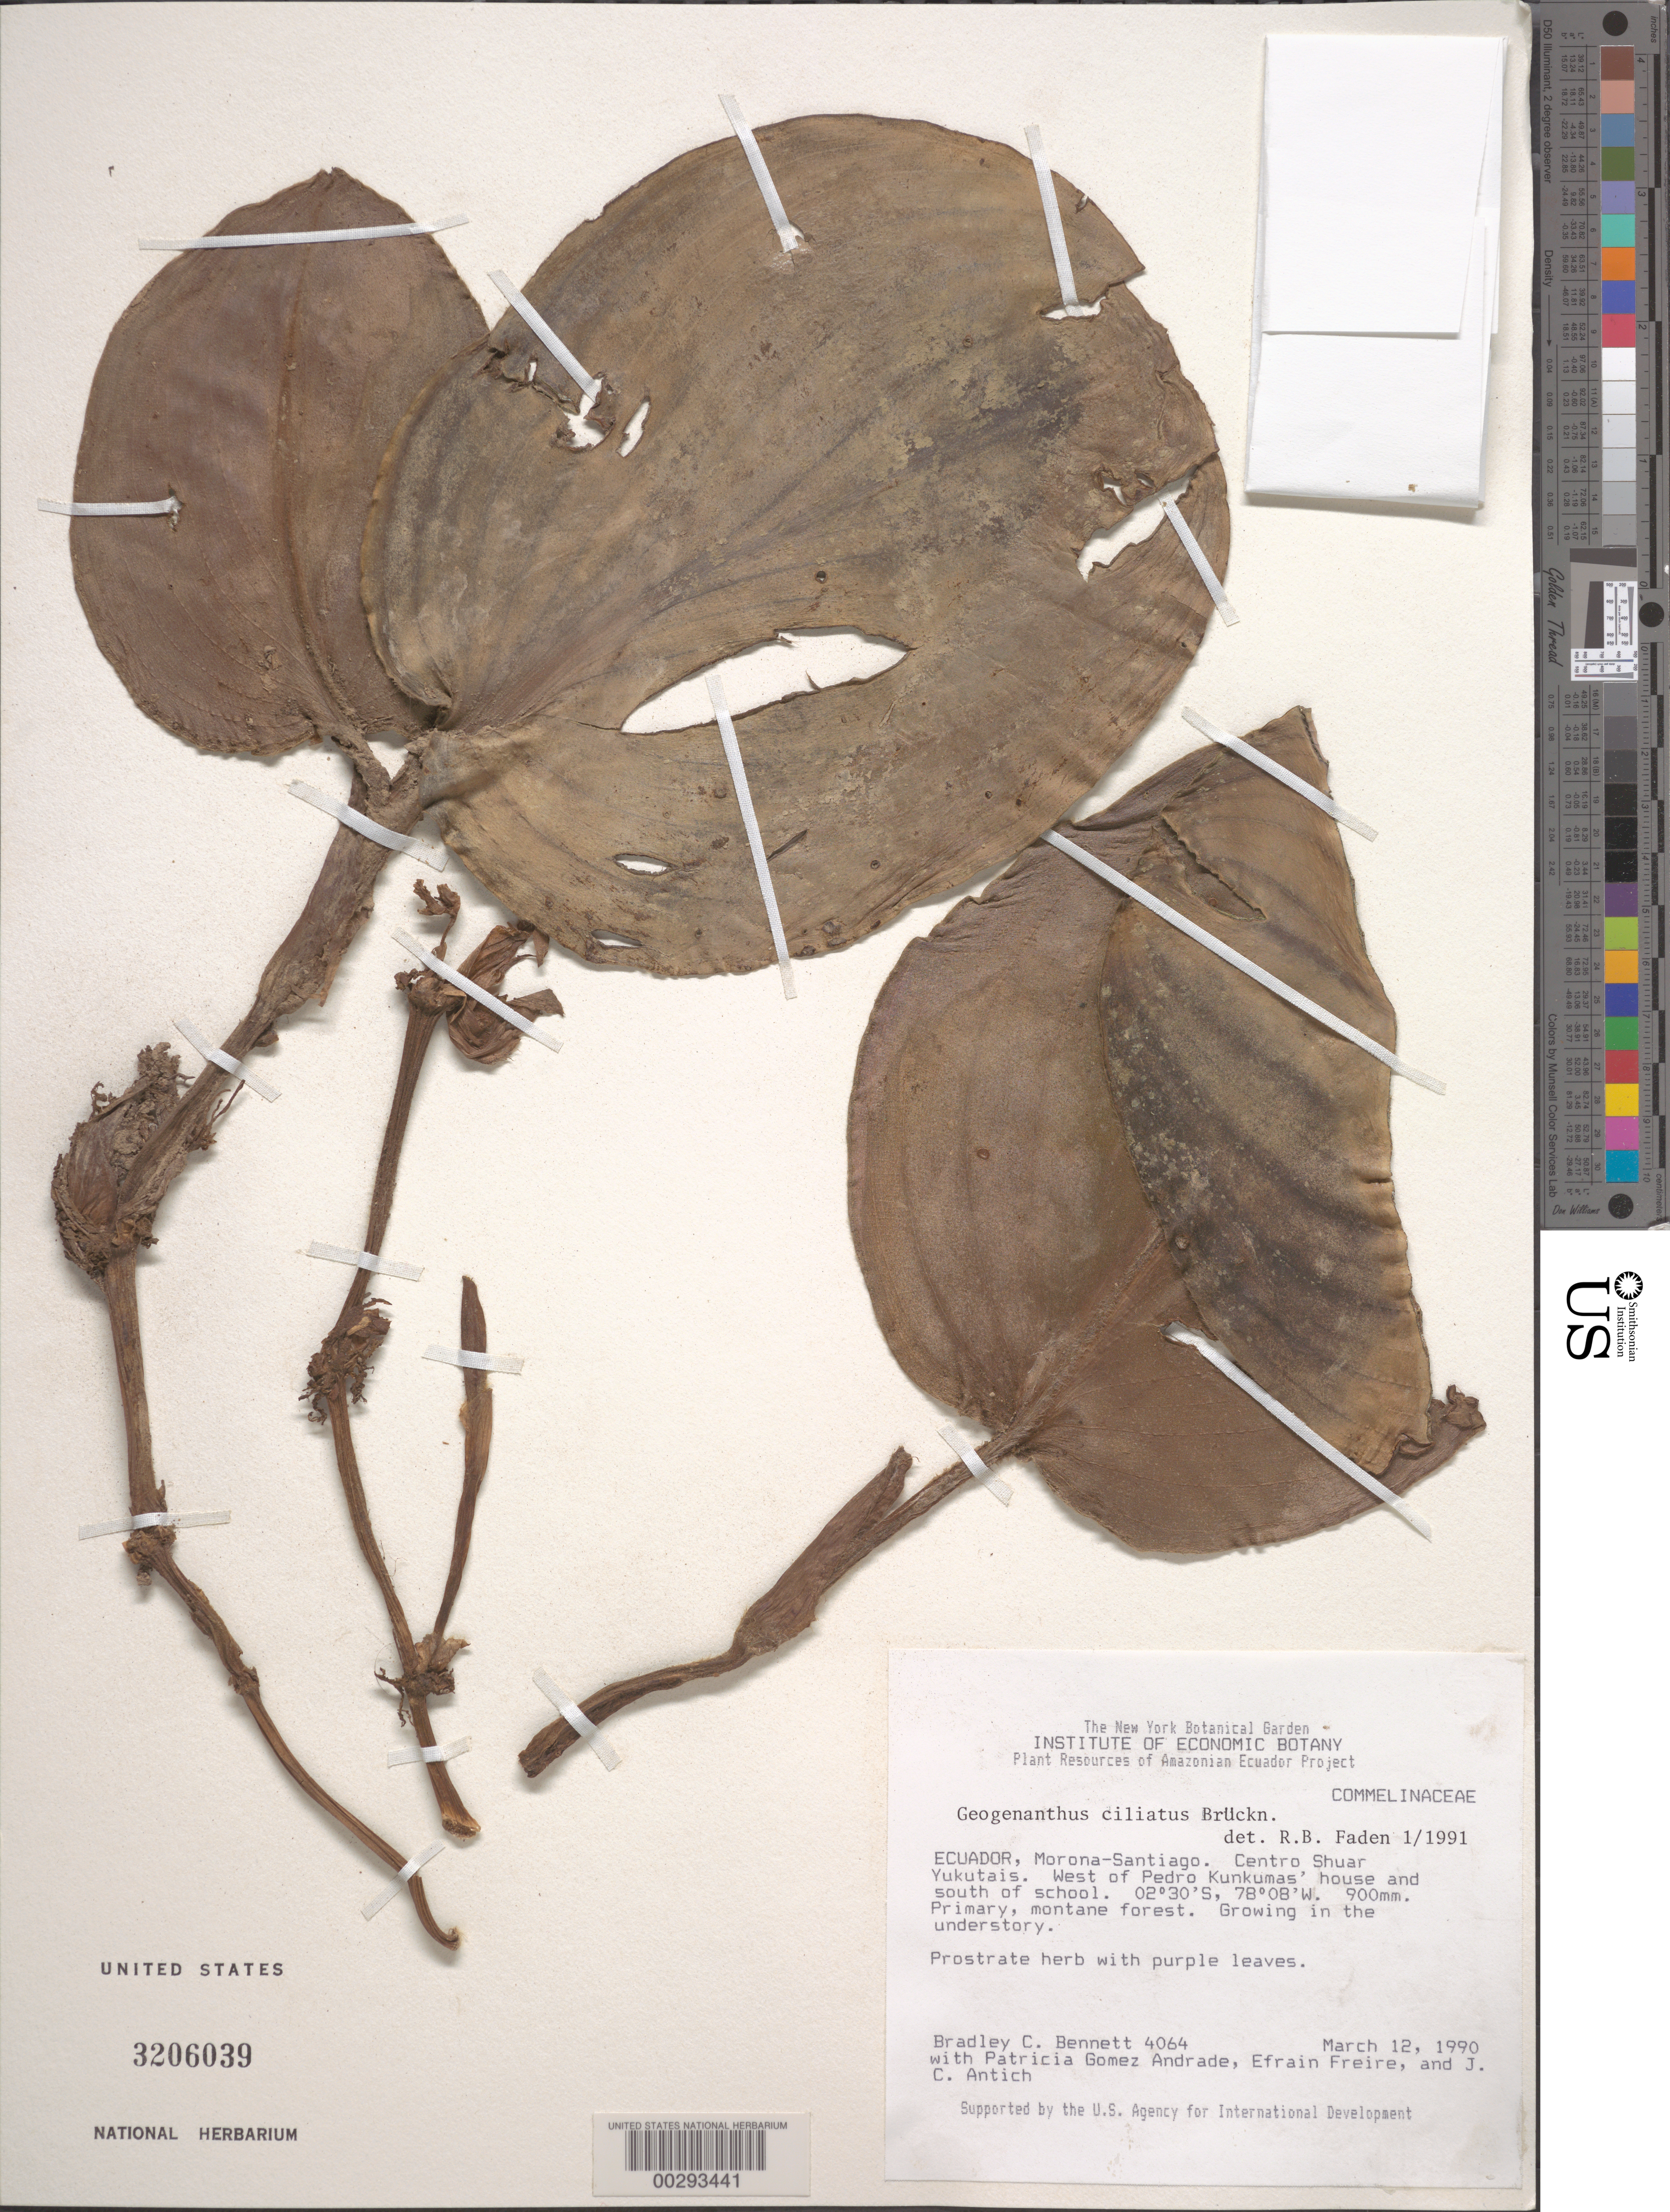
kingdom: Plantae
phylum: Tracheophyta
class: Liliopsida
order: Commelinales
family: Commelinaceae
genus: Geogenanthus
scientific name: Geogenanthus ciliatus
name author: G. Brückn.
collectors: B. C. Bennett, P. Andrade, E. Freire & J. Antich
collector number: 4064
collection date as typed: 12 Mar 1990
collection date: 1990-03-12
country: Ecuador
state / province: Morona-Santiago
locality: Central shuar yukutais, W of Pedro kunkumas house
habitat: Primary montane forest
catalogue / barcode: US 3206039